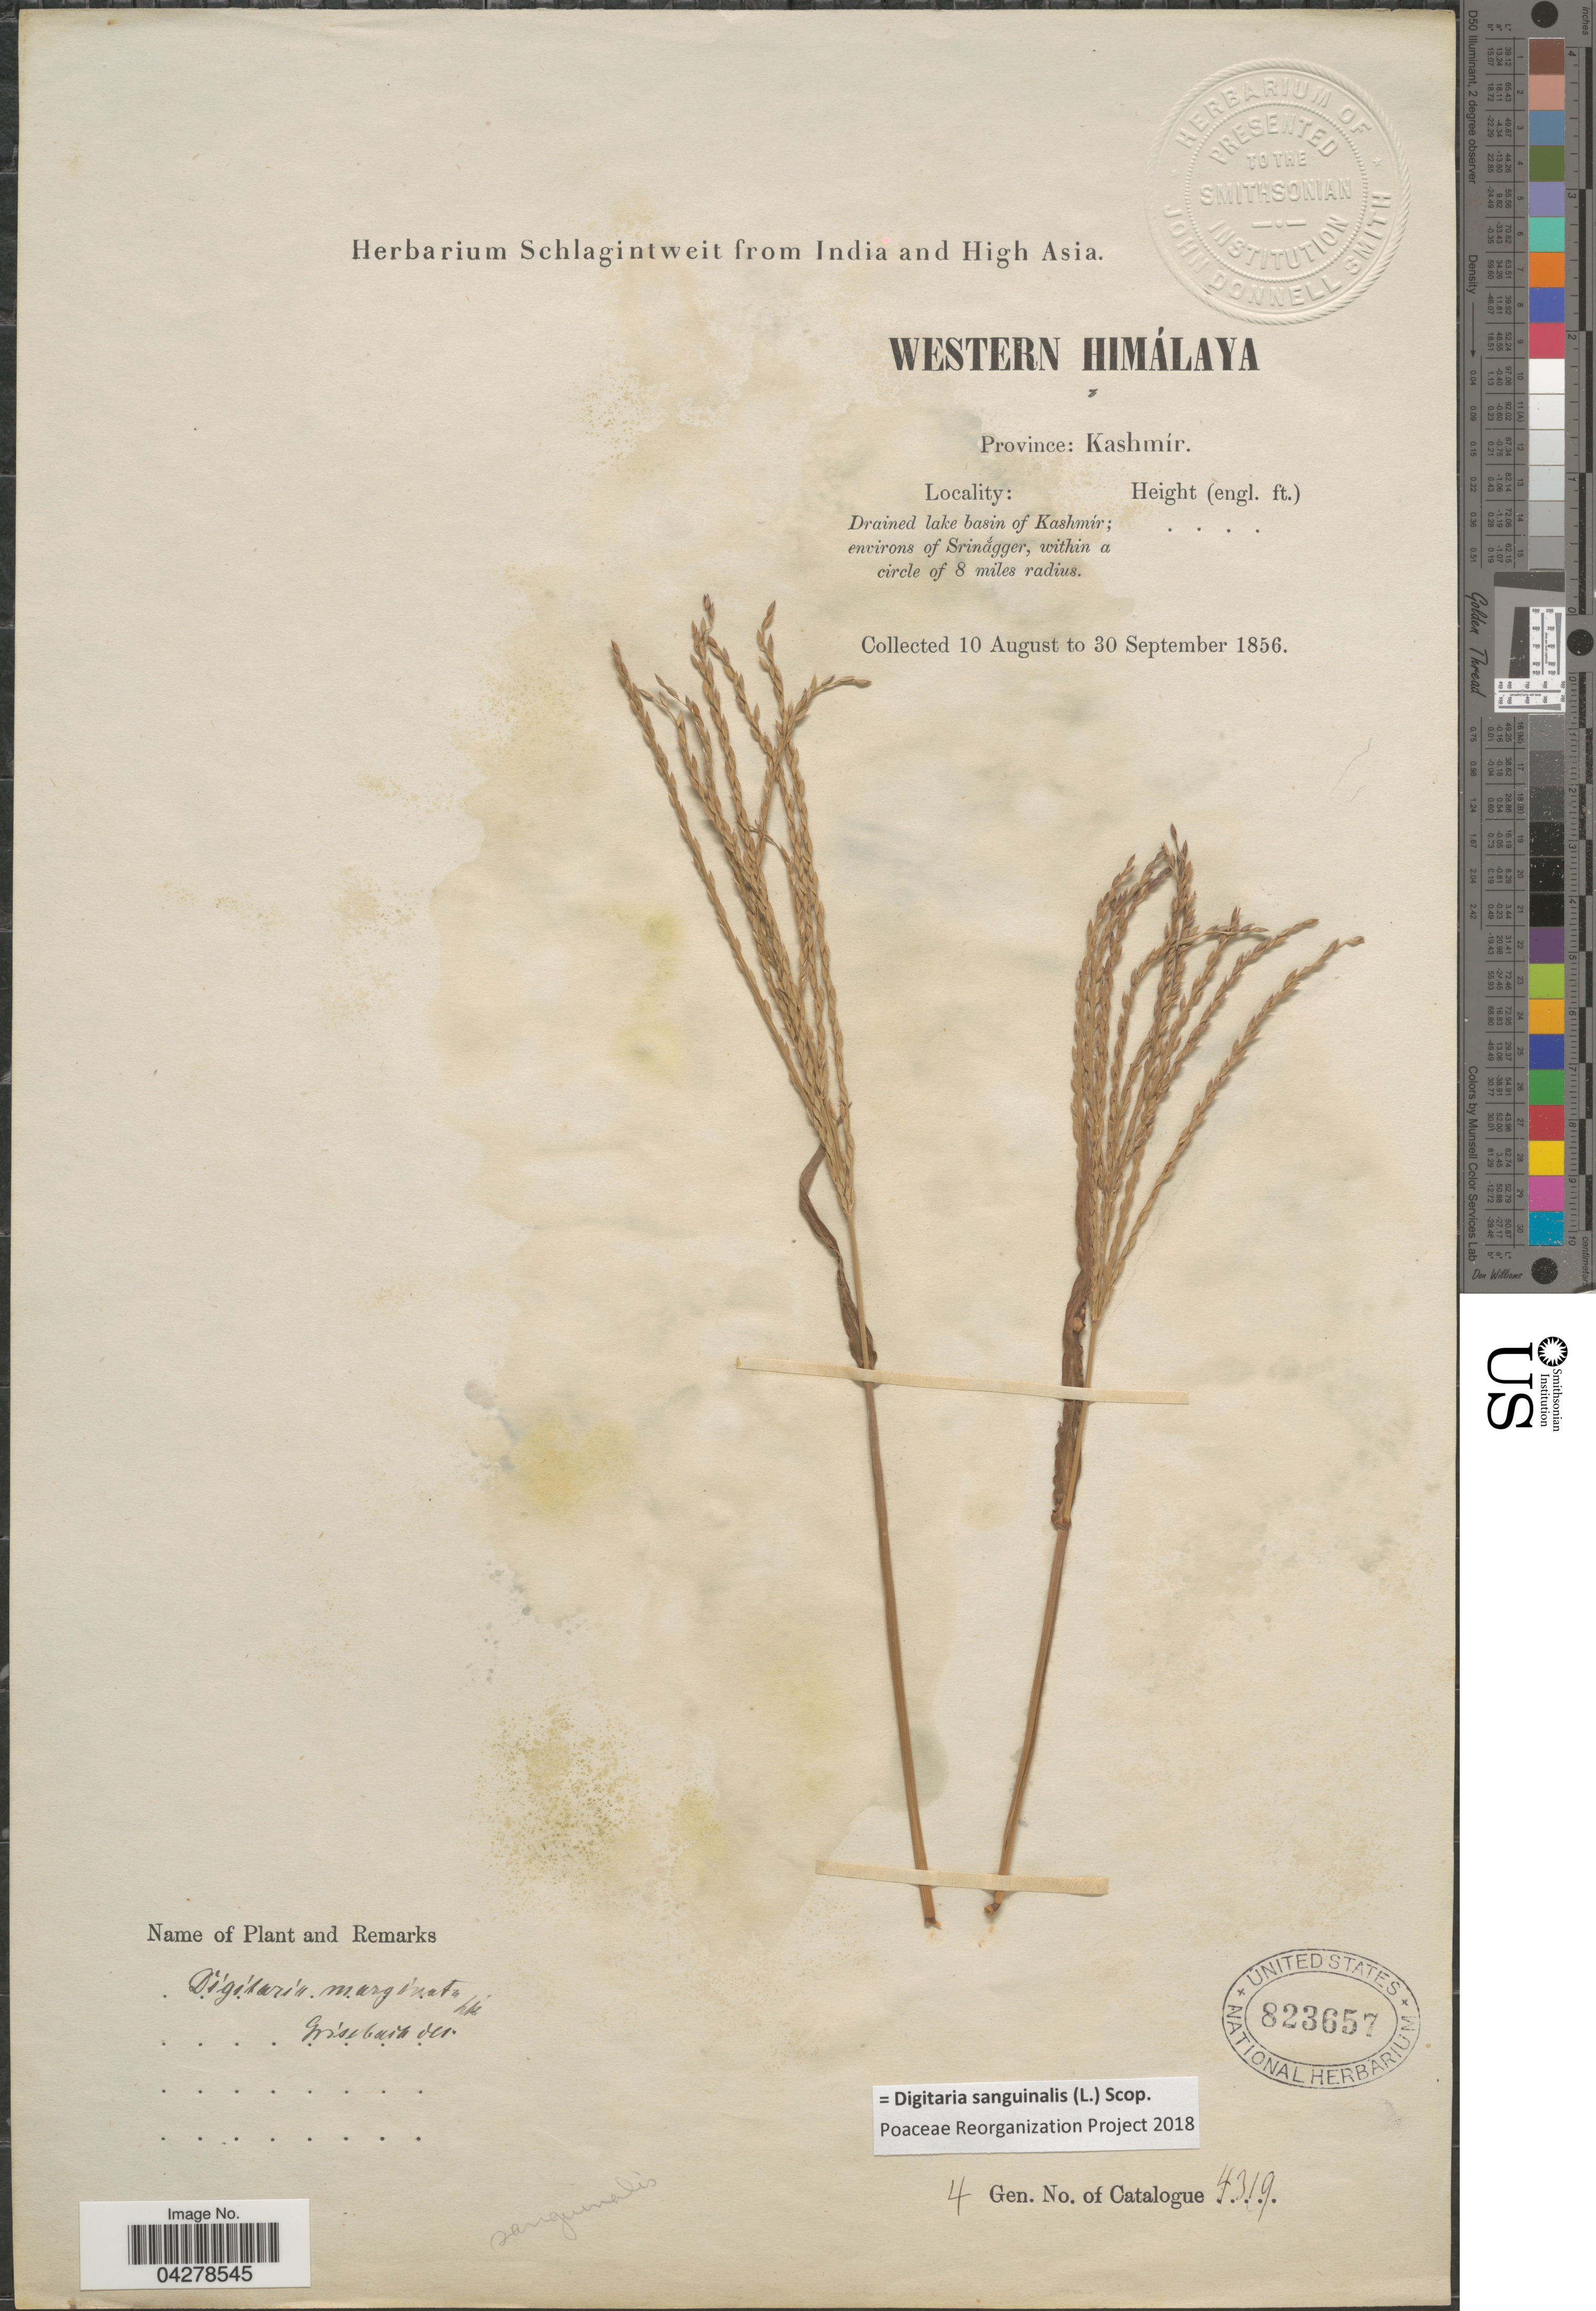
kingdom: Plantae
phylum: Tracheophyta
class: Liliopsida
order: Poales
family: Poaceae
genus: Digitaria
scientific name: Digitaria sanguinalis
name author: (L.) Scop.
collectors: ex herb. Schlagintweit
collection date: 1956-08-10/1956-09-30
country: India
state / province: Jammu and Kashmir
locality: Western Himálaya. Province: Kashmír. Drained lake basin of Kashmír; environs of Srinăgger, within a circle of 8 miles radius.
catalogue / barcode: US 823657